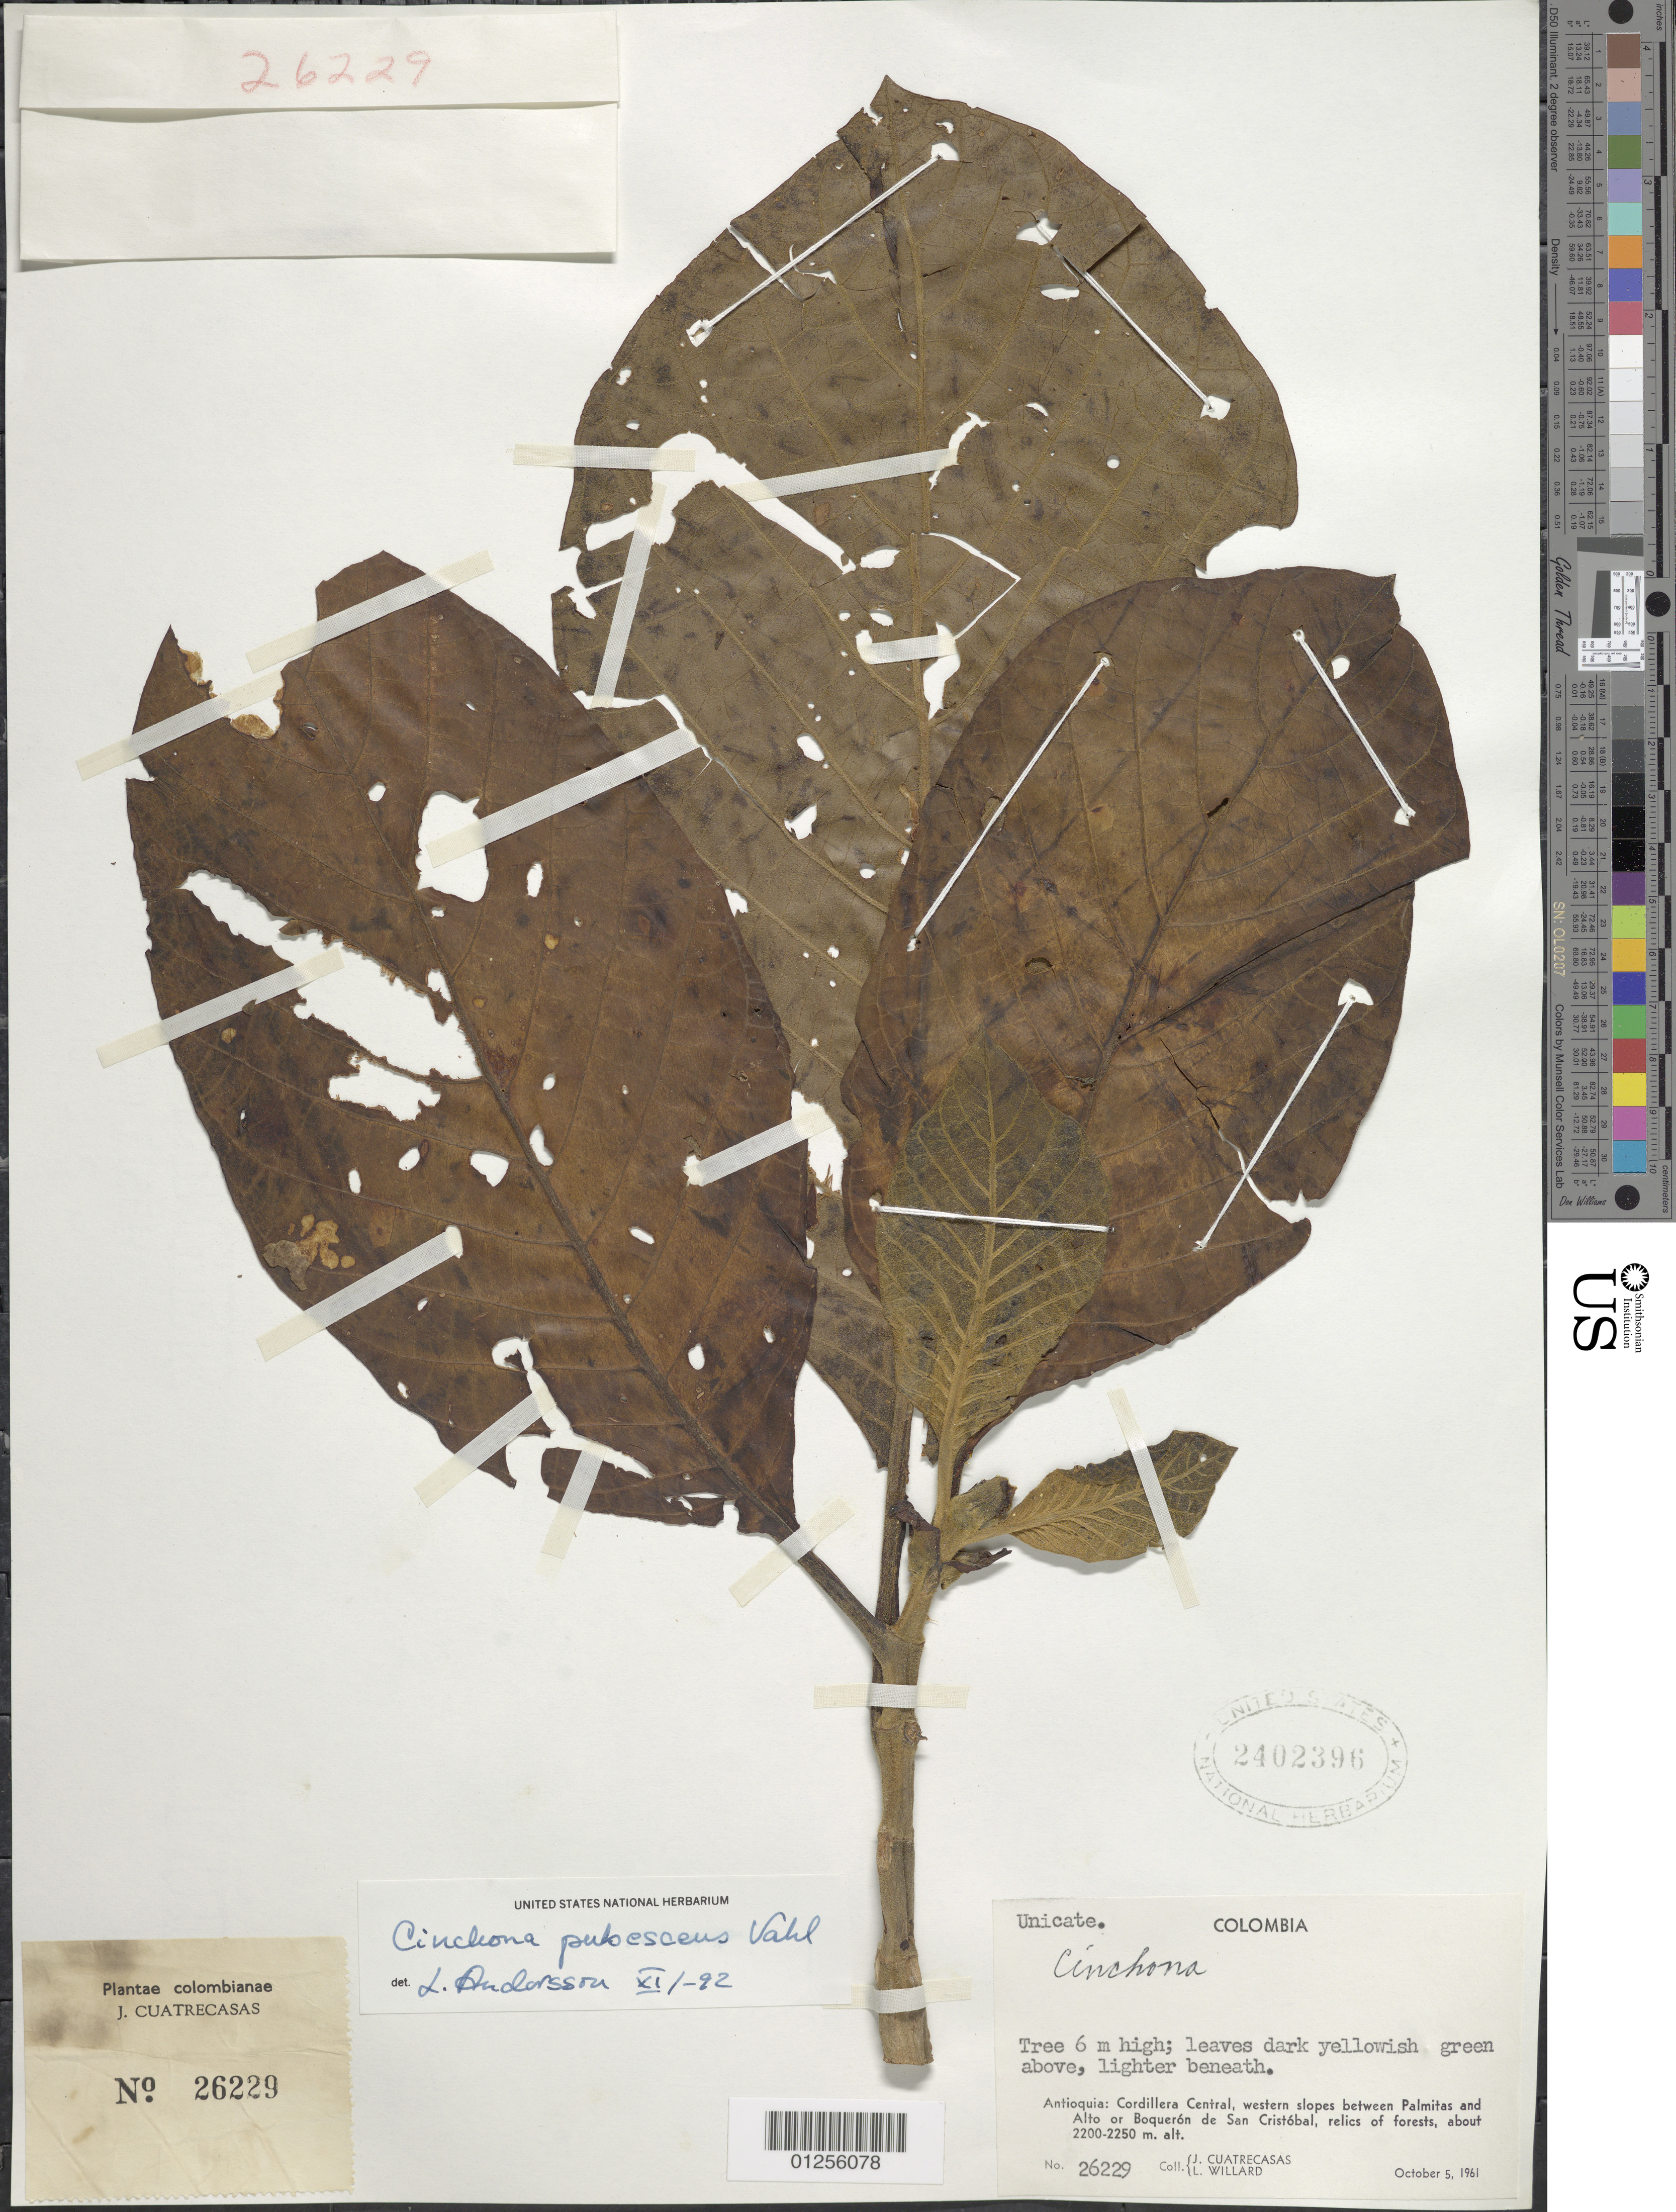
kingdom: Plantae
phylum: Tracheophyta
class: Magnoliopsida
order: Gentianales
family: Rubiaceae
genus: Cinchona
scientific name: Cinchona pubescens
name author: Vahl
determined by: Anderson, L.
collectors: J. Cuatrecasas & L. Willard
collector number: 26229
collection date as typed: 05 Oct 1961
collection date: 1961-10-05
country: Colombia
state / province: Antioquia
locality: Cordillera Central, western slopes between Palmitas and Alto or Boqueron de San Cristobal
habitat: relics of forests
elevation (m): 2200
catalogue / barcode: US 2402396